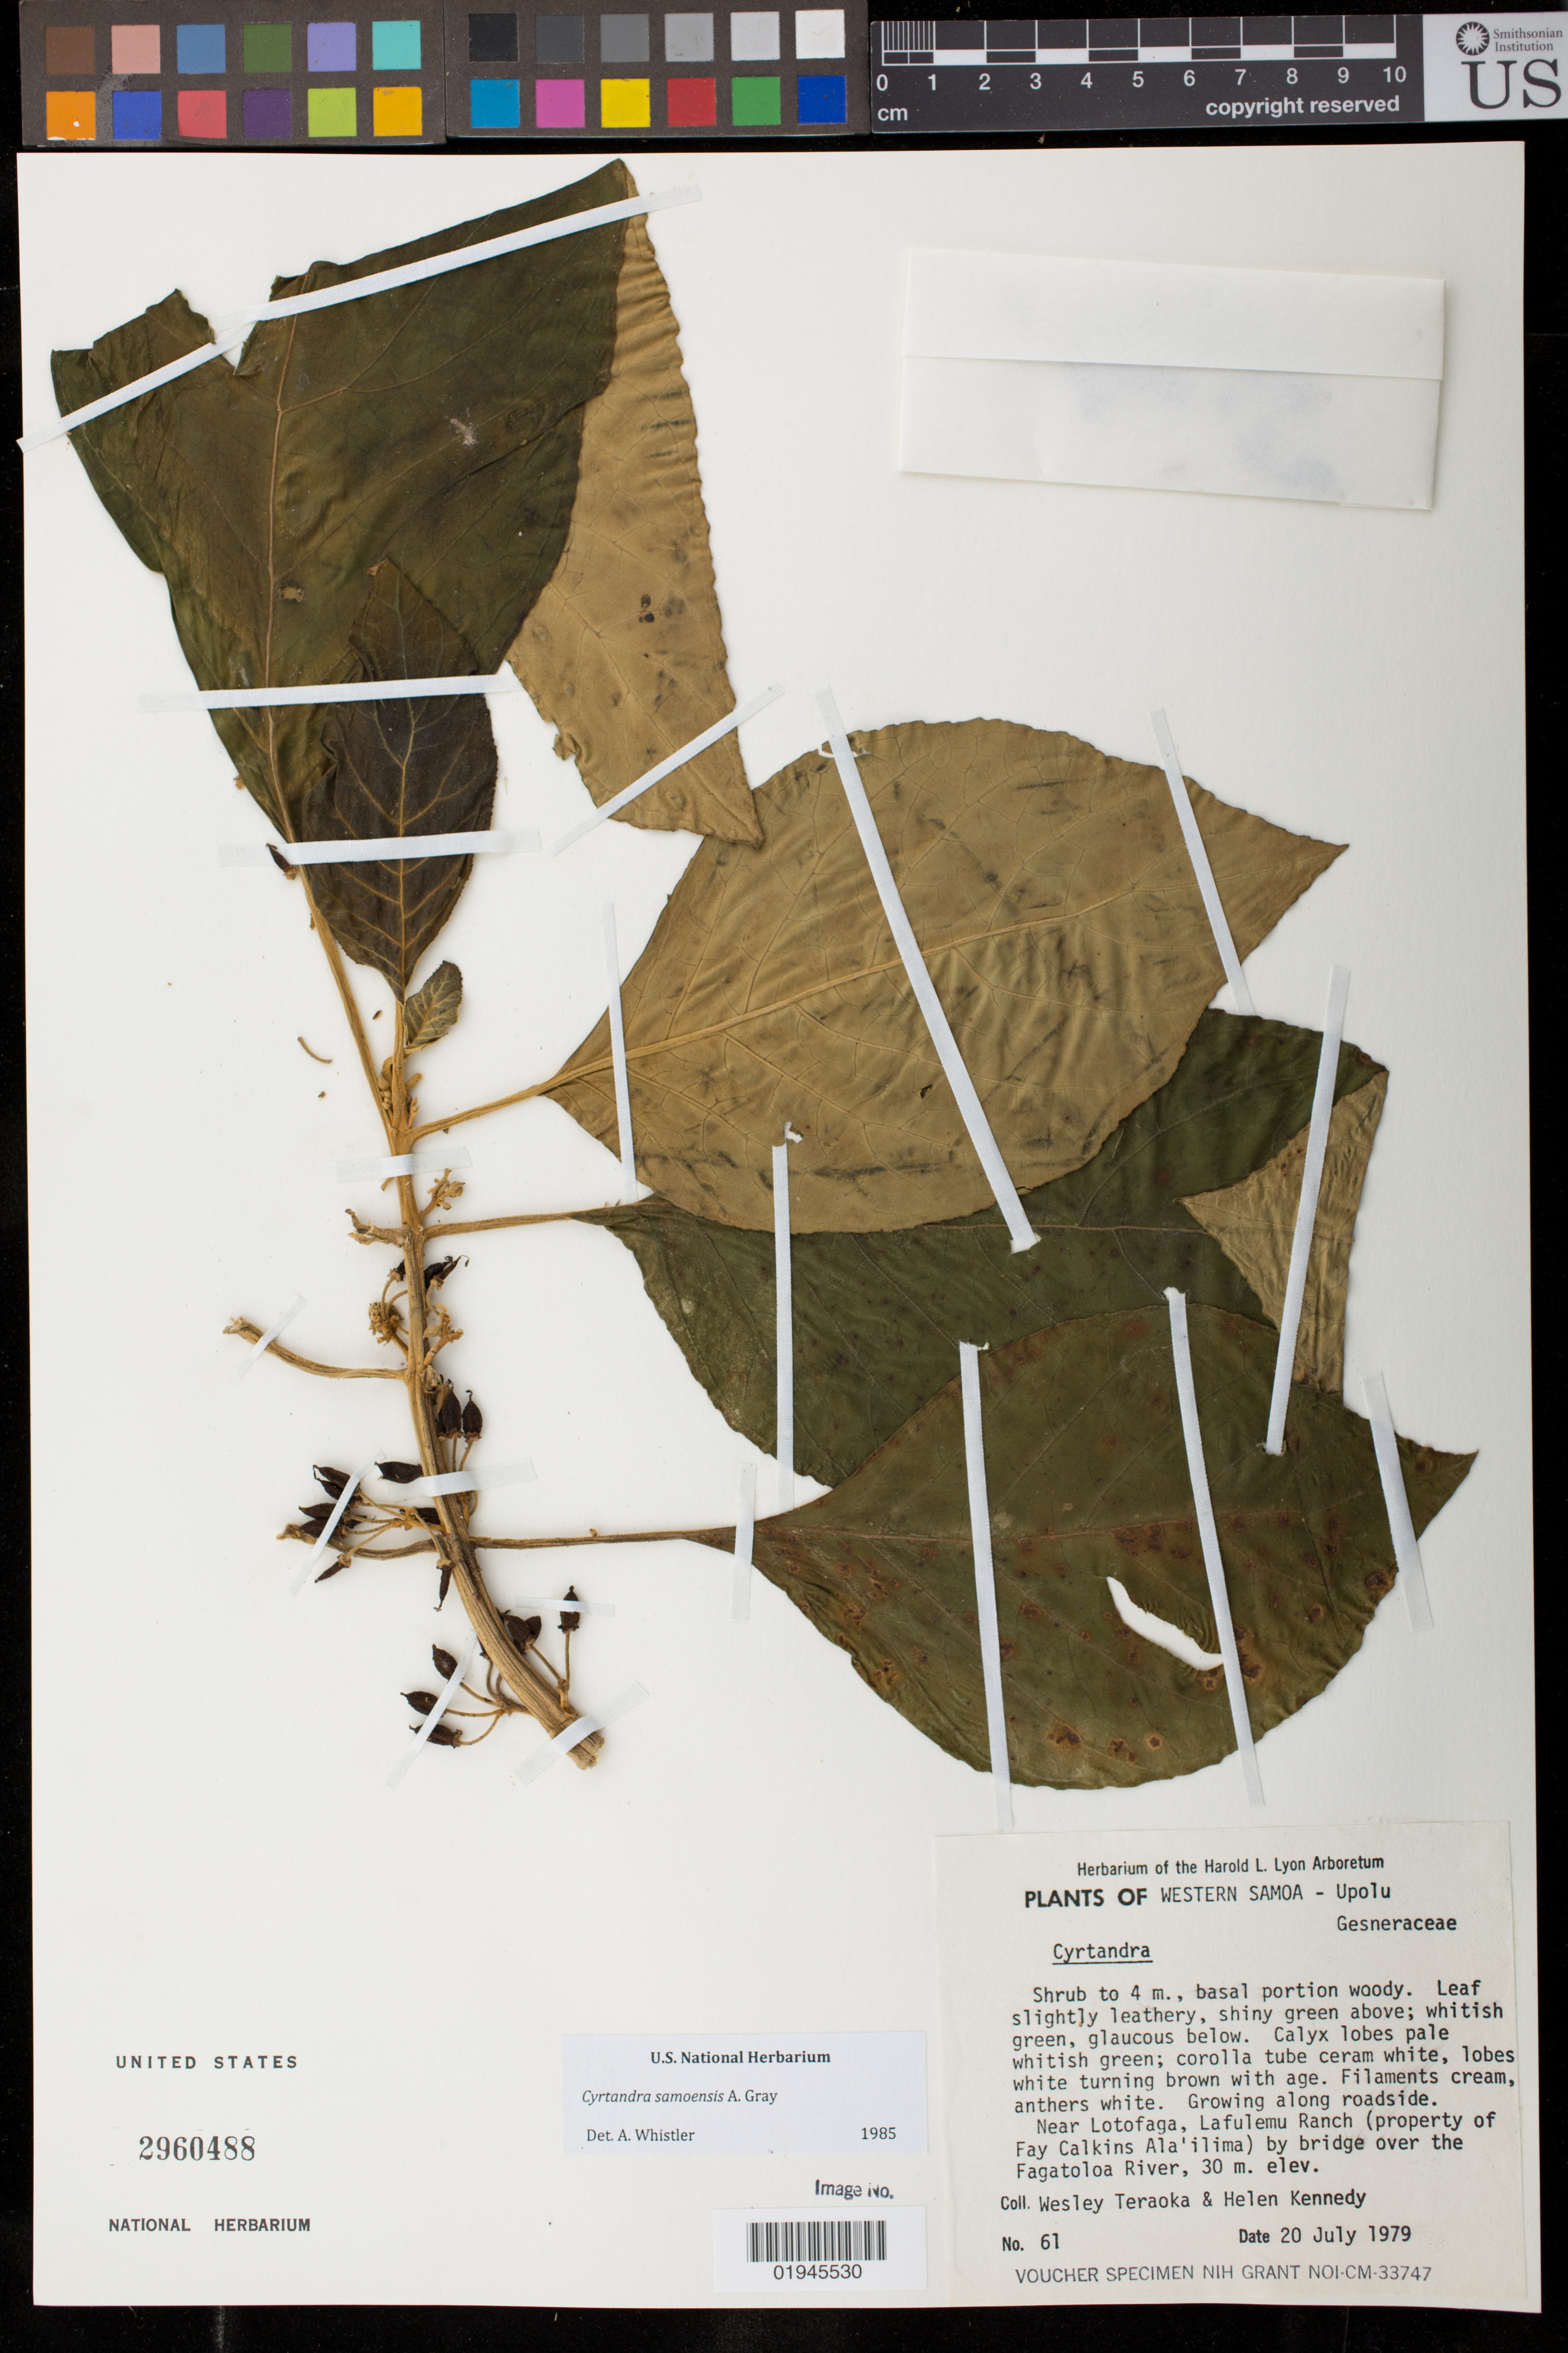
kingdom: Plantae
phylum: Tracheophyta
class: Magnoliopsida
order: Lamiales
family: Gesneriaceae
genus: Cyrtandra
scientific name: Cyrtandra samoensis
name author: A. Gray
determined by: Whistler, W. A.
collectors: W. Teraoka & H. Kennedy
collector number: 61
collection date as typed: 20 Jul 1979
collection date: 1979-07-20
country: Samoa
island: Upolu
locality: Near Lotofaga, Lafulemu Ranch (property of Fay Calkins Ala'ilima), by bridge over the Fagatoloa River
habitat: Roadside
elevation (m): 30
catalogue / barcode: US 2960488